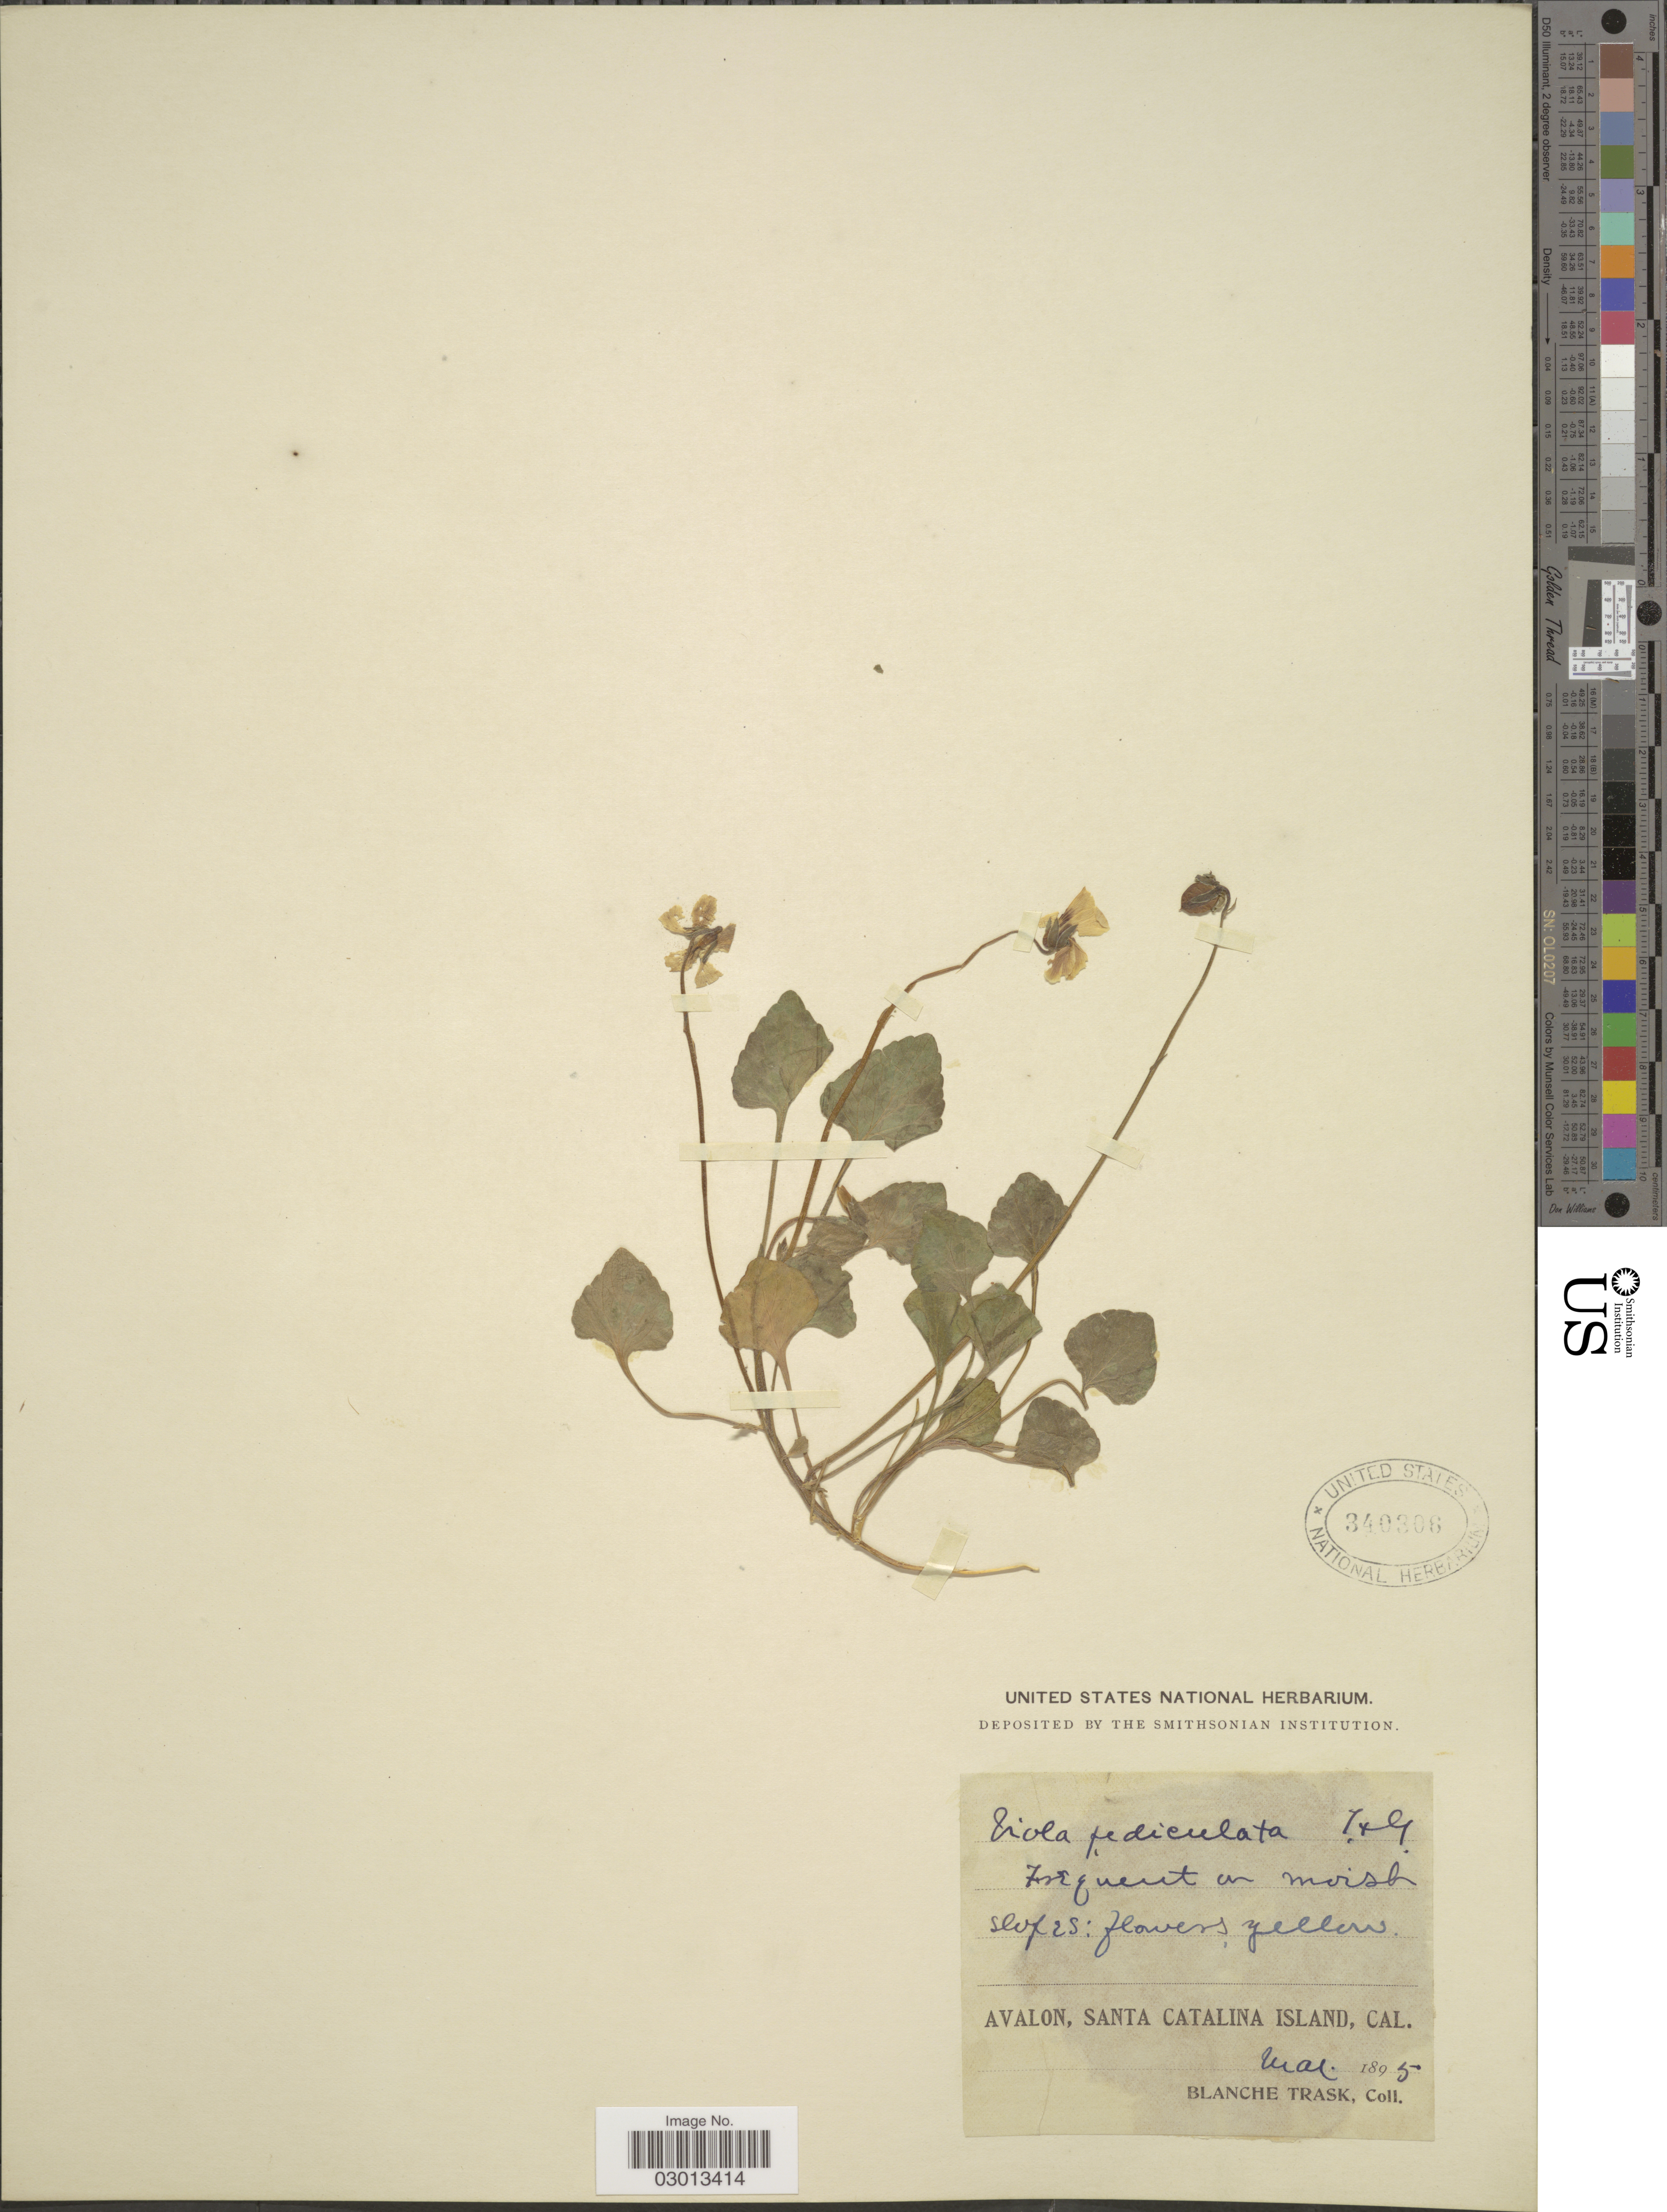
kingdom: Plantae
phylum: Tracheophyta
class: Magnoliopsida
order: Malpighiales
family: Violaceae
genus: Viola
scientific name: Viola pedunculata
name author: Torr. & A. Gray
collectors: B. Trask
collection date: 1895-05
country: United States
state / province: California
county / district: Los Angeles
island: Santa Catalina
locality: Avalon, Santa Catalina Island.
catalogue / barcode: US 340306